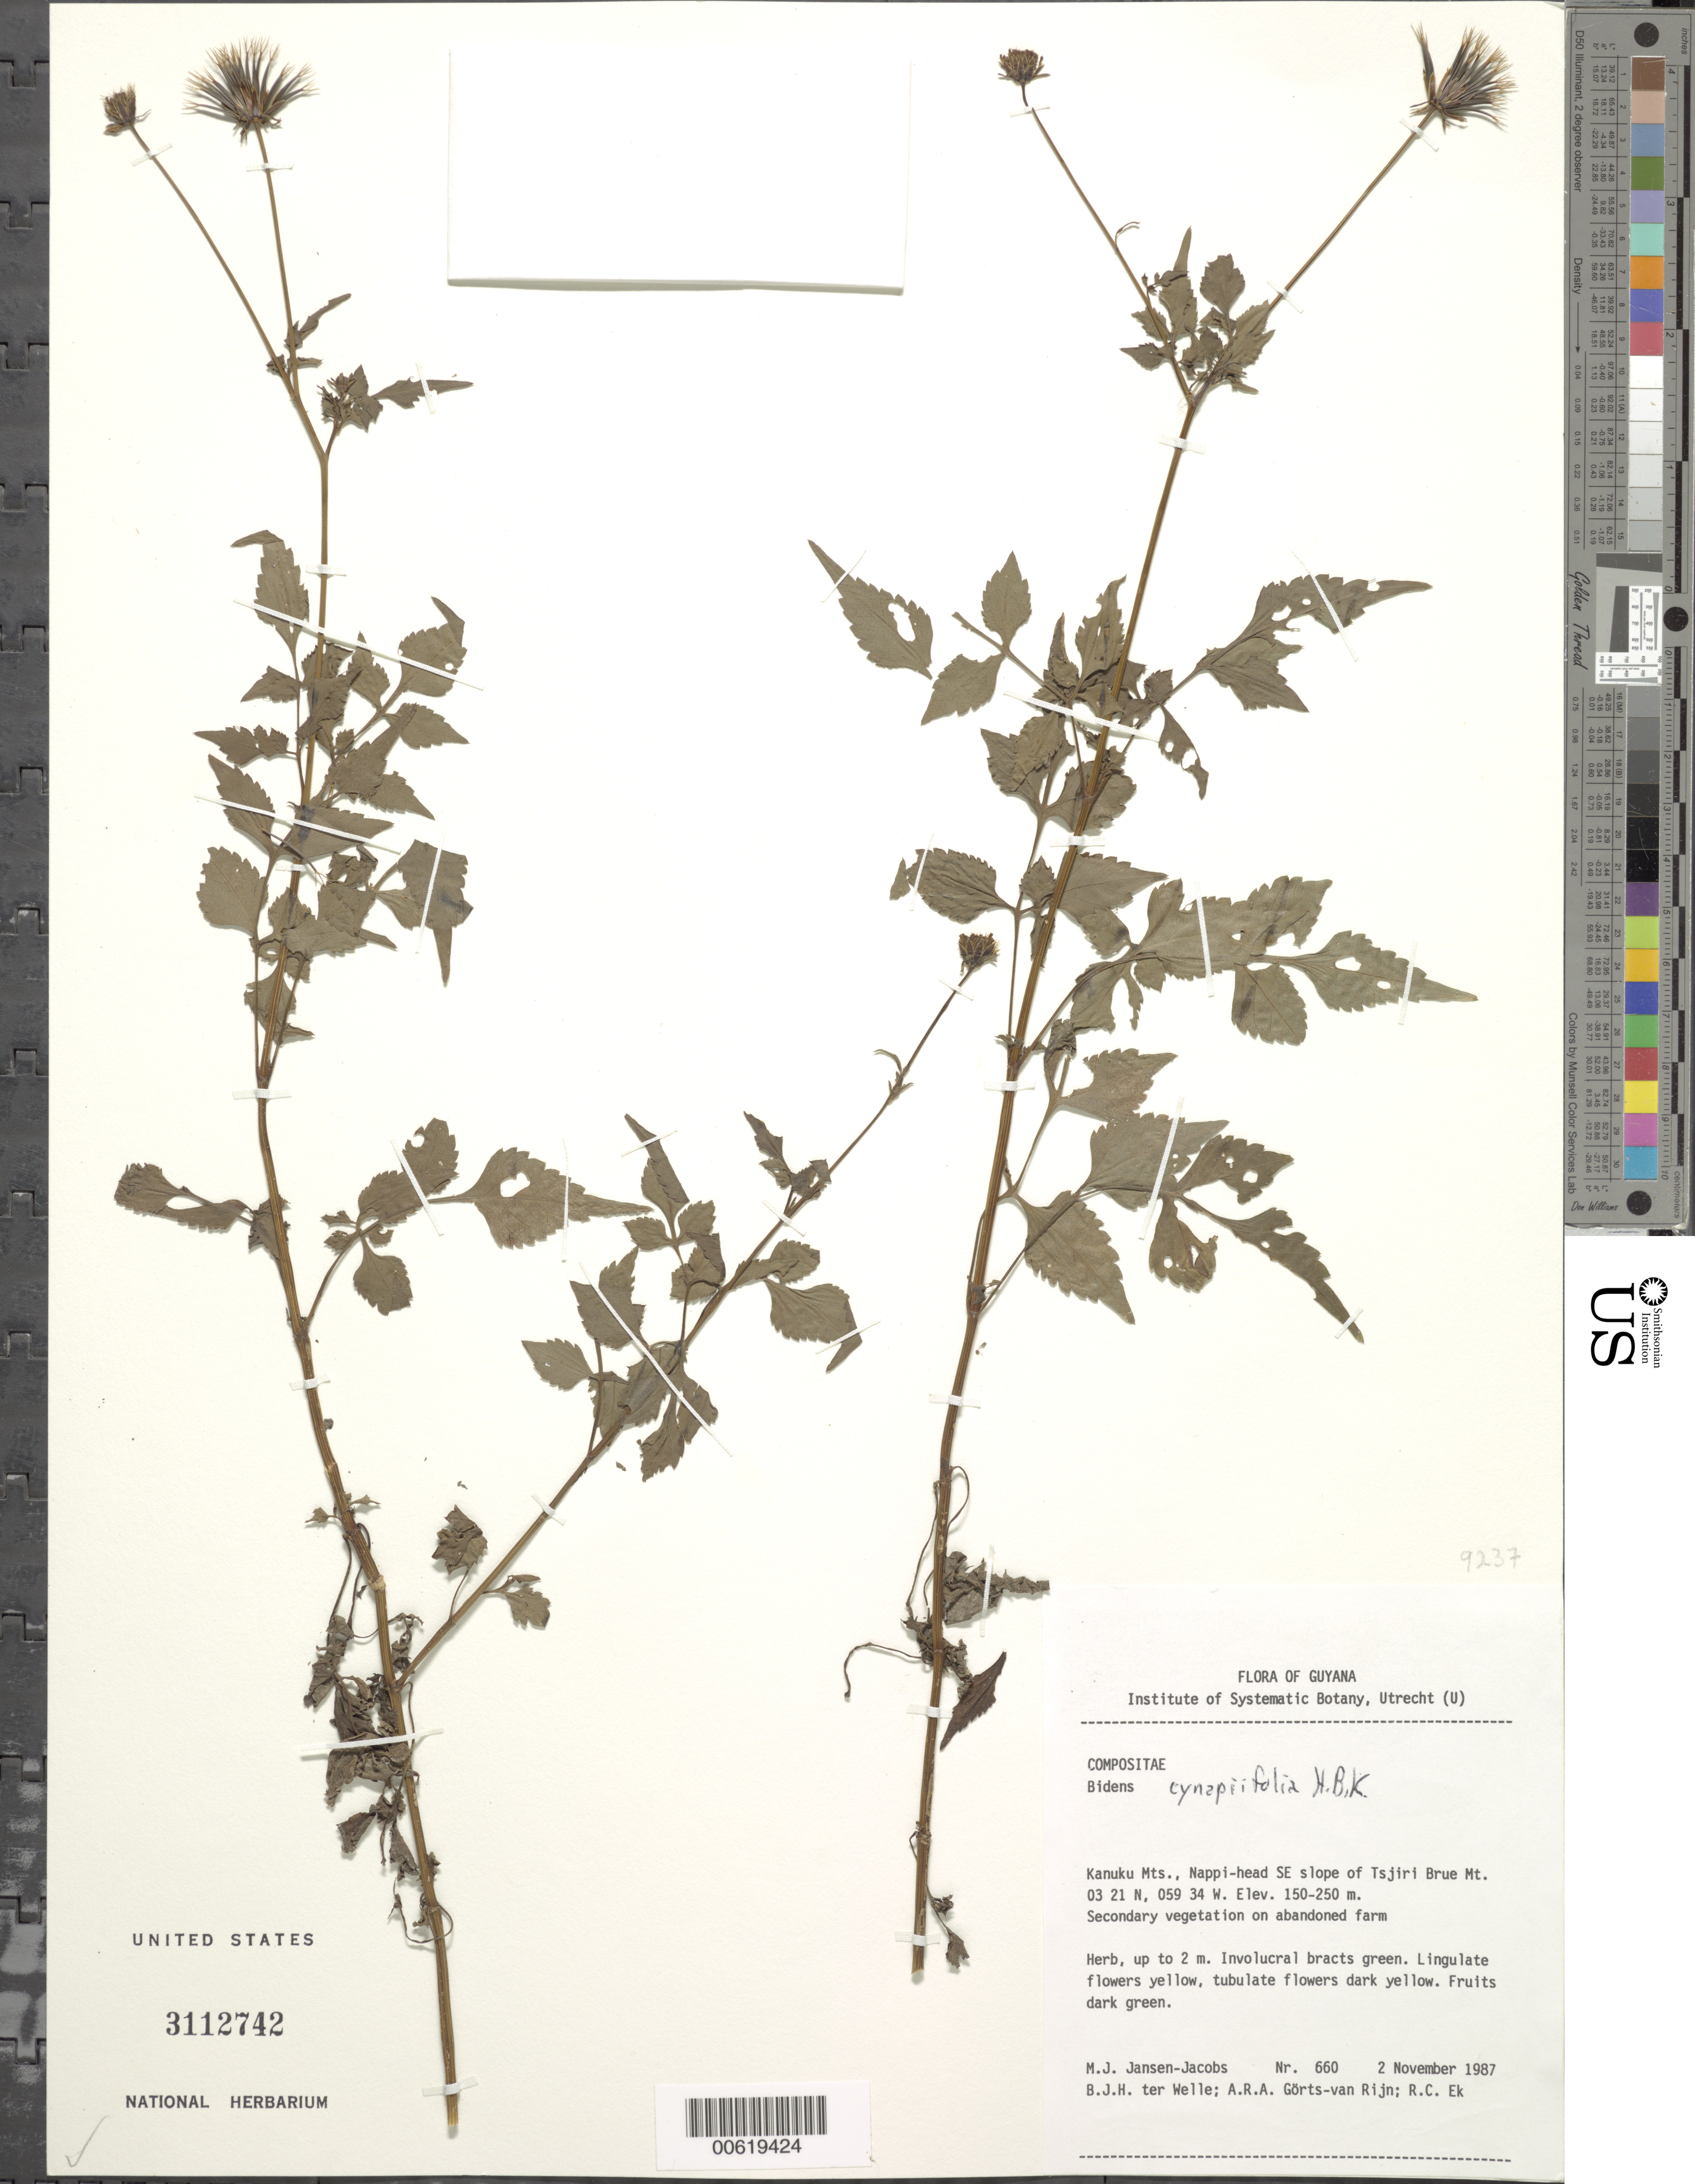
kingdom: Plantae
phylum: Tracheophyta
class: Magnoliopsida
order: Asterales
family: Asteraceae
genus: Bidens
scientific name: Bidens cynapiifolia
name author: Kunth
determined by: Robinson, Harold E., (US)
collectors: M. J. Jansen-Jacobs, B. Welle, A. .R. A. Görts-van Rijn & R. C. Ek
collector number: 660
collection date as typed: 2-Nov-87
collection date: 1987-11-02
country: Guyana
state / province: U. Takutu-U. Essequibo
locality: Kanuku Mts., Nappi-head, SE slope of Tsjiri Brue Mt., camp 1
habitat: Secondary vegetation on abandoned farm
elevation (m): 150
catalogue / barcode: US 3112742